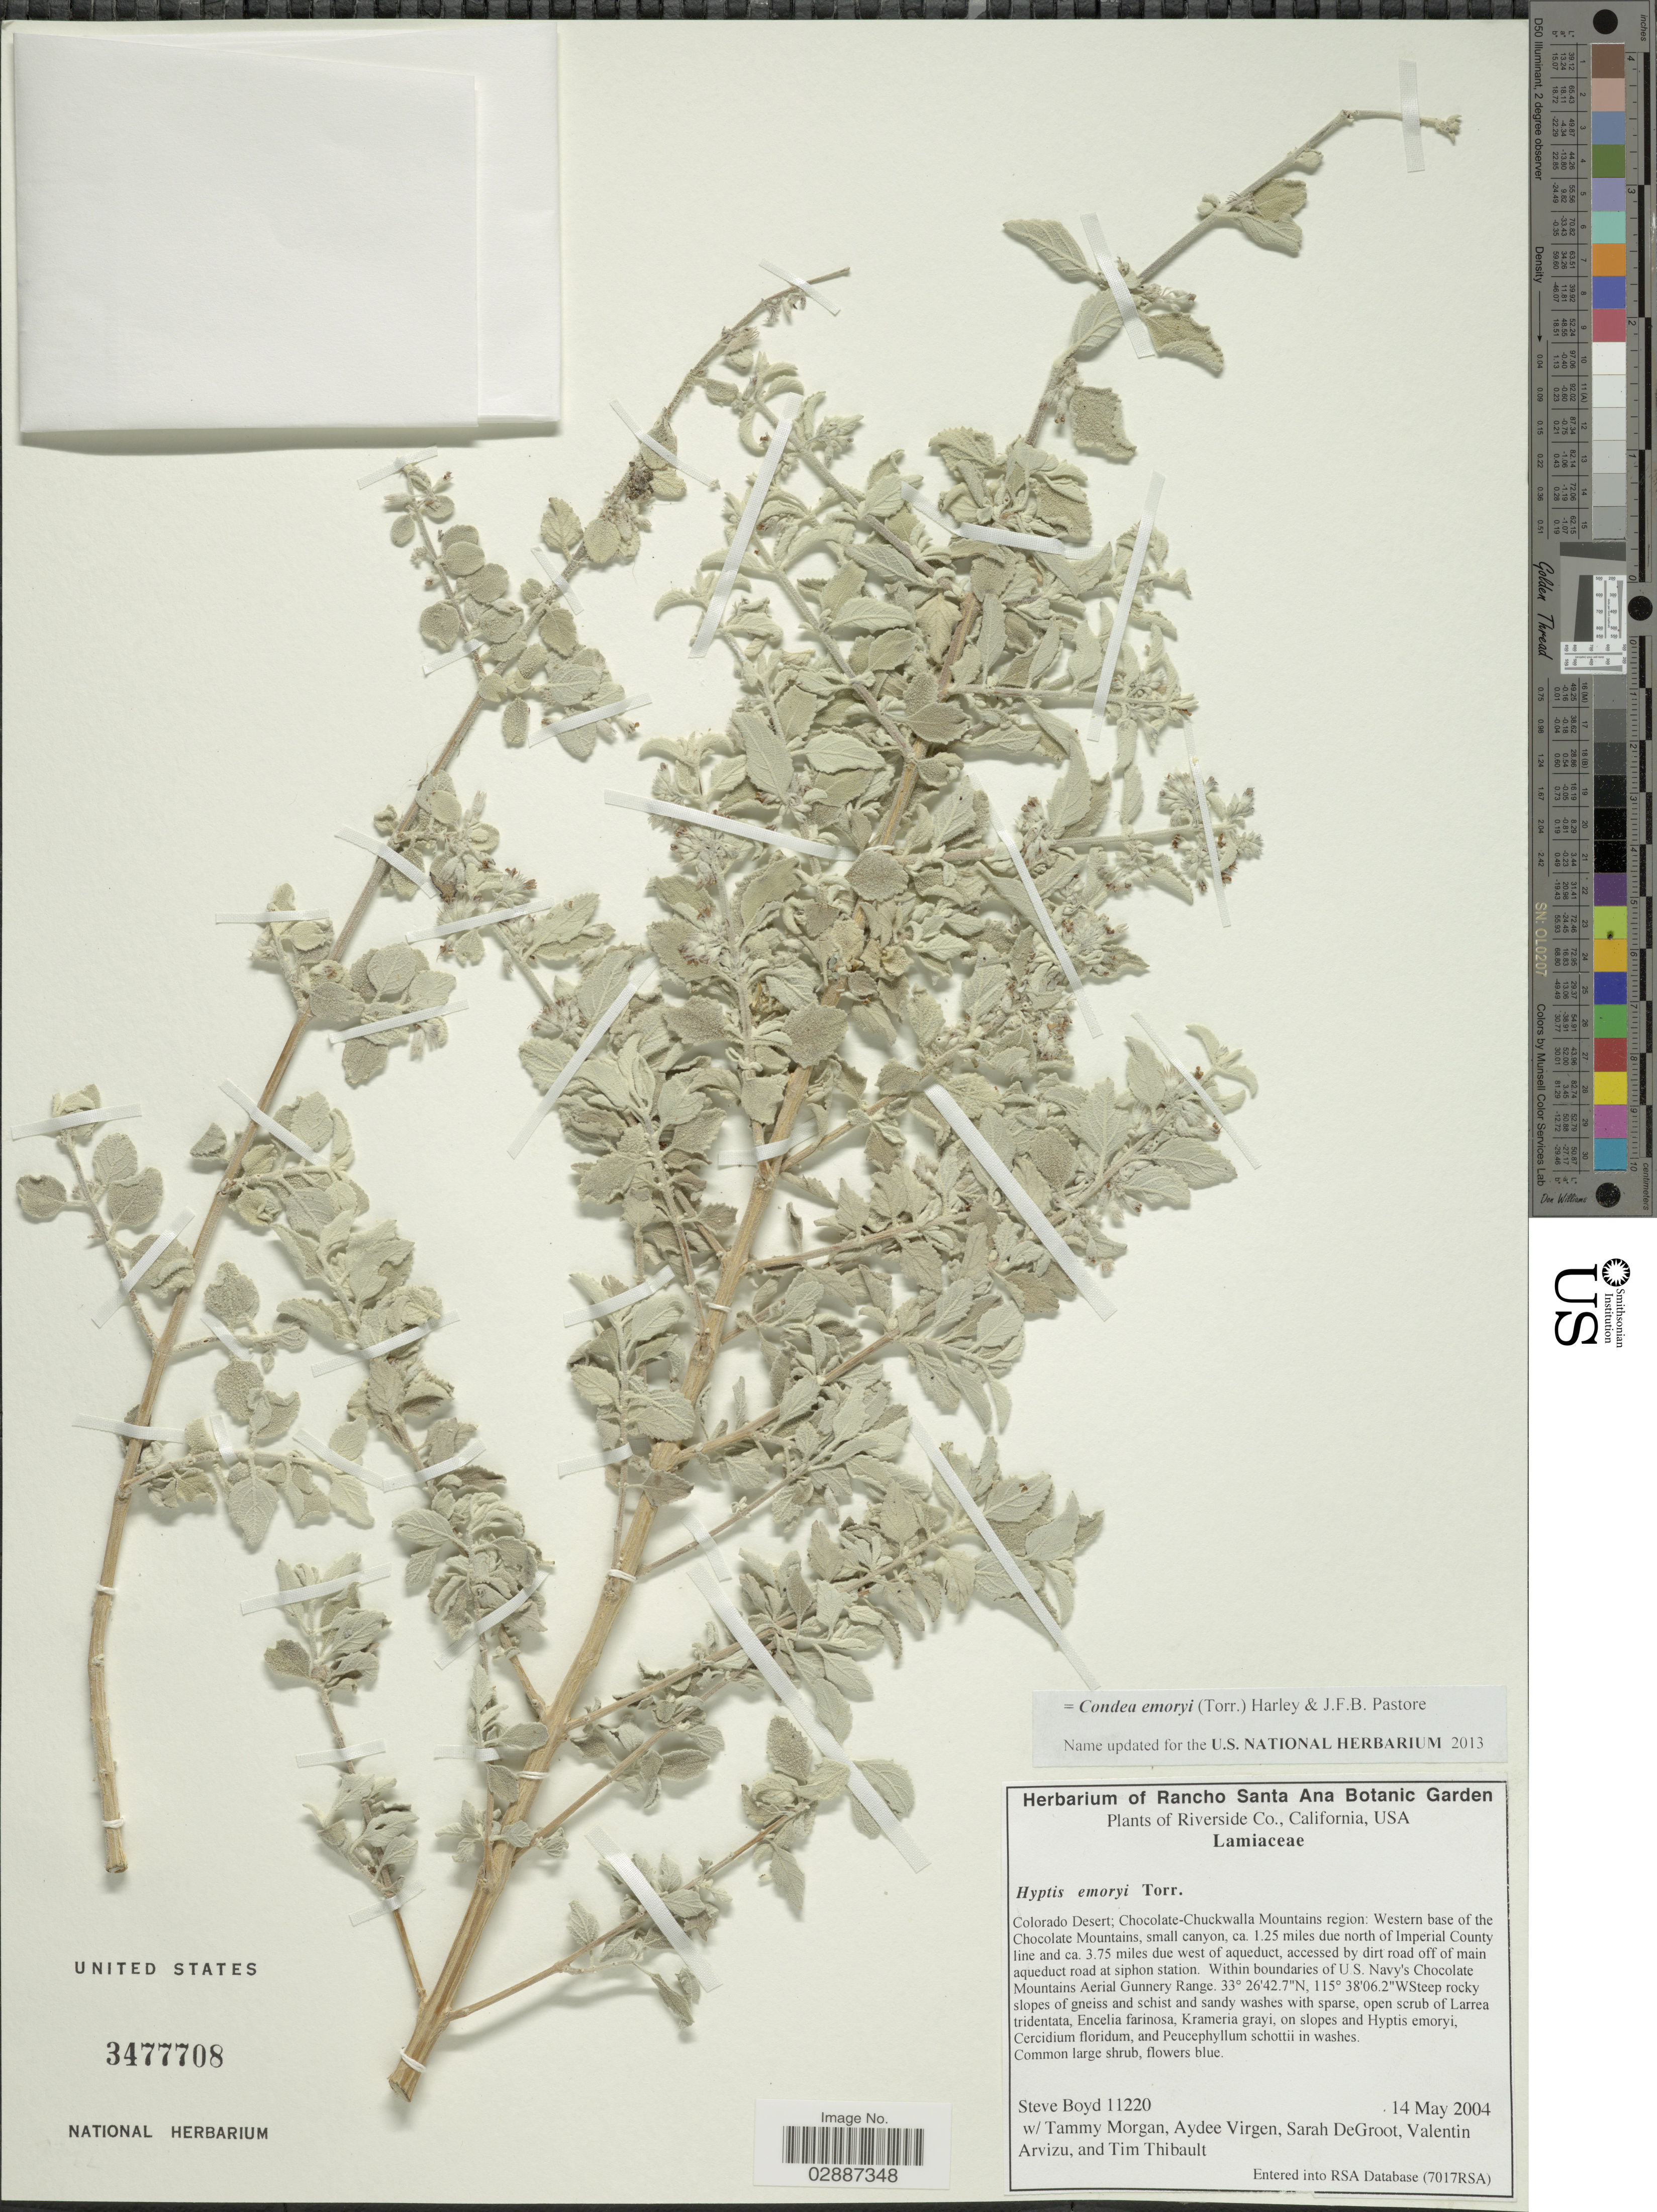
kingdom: Plantae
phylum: Tracheophyta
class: Magnoliopsida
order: Lamiales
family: Lamiaceae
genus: Condea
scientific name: Condea emoryi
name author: (Torr.) Harley & J.F.B. Pastore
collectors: S. Boyd, T. Morgan, A. Virgen, S. De Groot & et al.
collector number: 11220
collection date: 2004-05-14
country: United States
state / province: California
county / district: Riverside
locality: Riverside Co. Colorado Desert; Cohocolate-Chuckwalla Mountains region: Western base of the Chocolate Mountains, small canyon, ca. 1.25 miles due north of Imperial County line and ca. 3.75 miles due west of aqueduct, accessed by dirt road off of main aqueduct road at siphon station. Within boundaries of U.S. Navy's Chocolate Mountains Aerial Gunnery Range.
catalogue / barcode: US 3477708